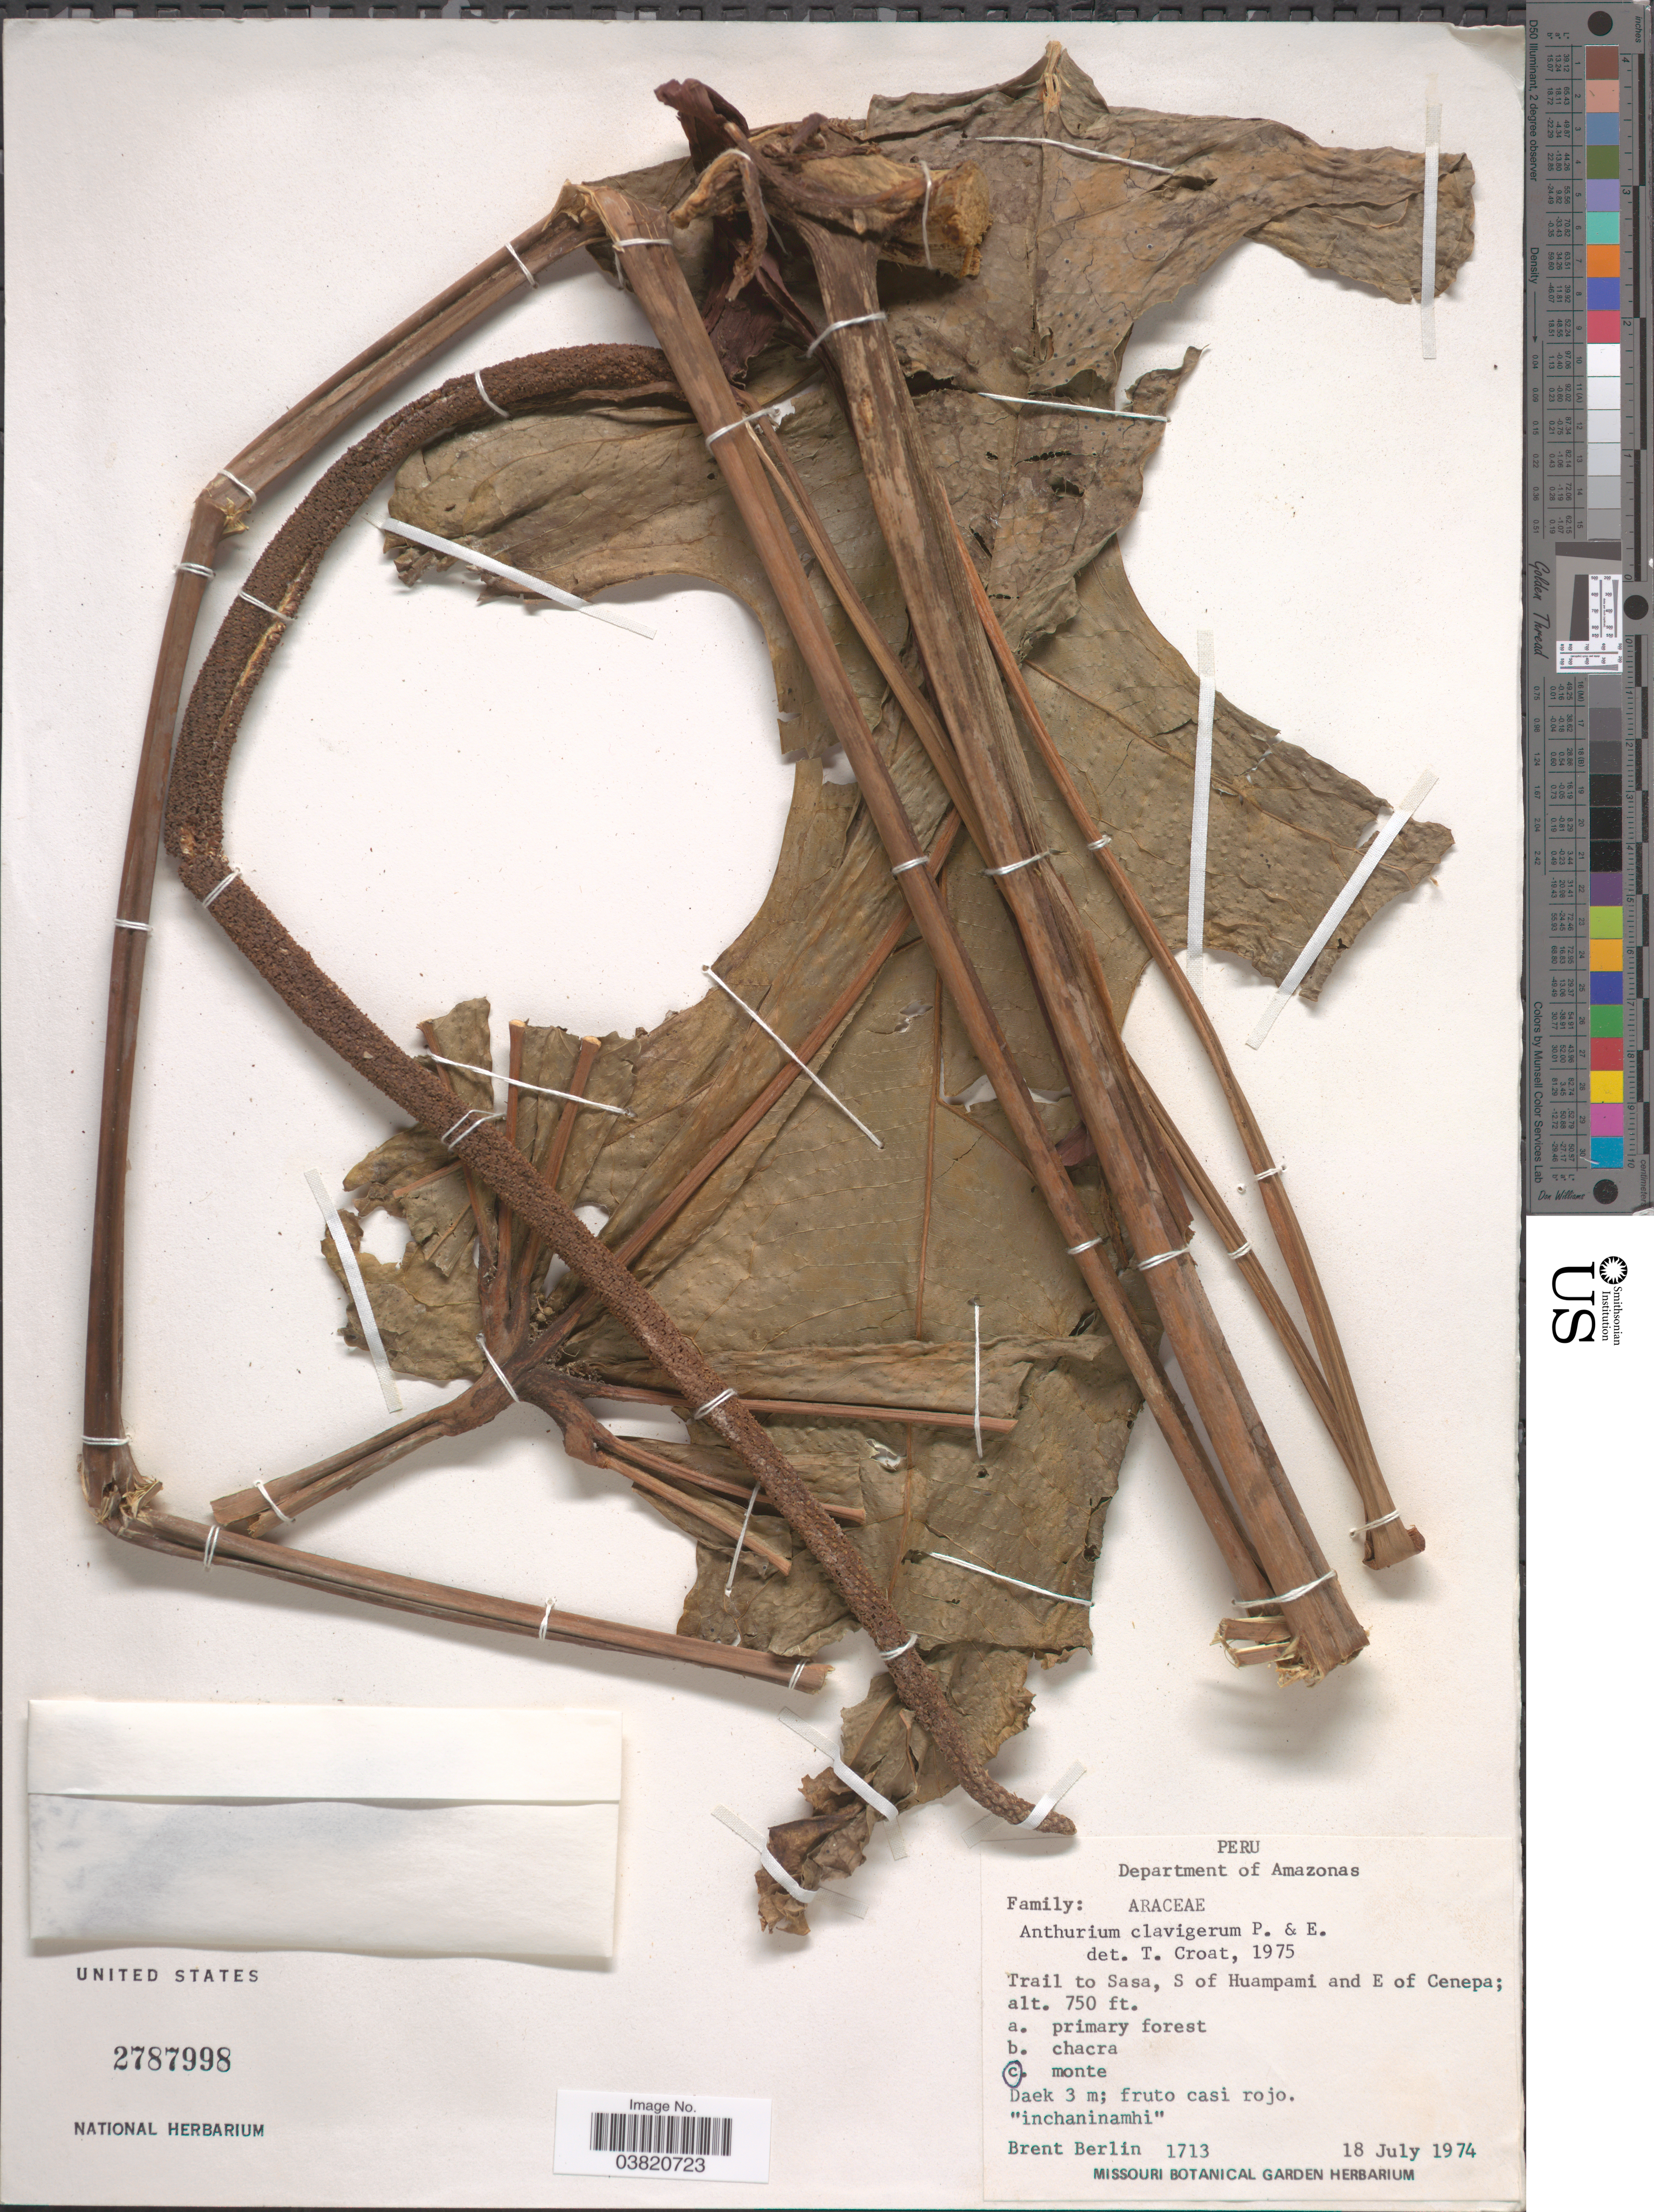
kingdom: Plantae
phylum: Tracheophyta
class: Liliopsida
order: Alismatales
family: Araceae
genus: Anthurium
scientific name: Anthurium clavigerum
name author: Poepp. & Endl.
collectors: B. Berlin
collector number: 1713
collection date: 1974-07-18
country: Peru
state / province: Amazonas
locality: Department of Amazonas. Trail to Sasa, S of Huampami and E of Cenepa.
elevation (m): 229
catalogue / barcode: US 2787998